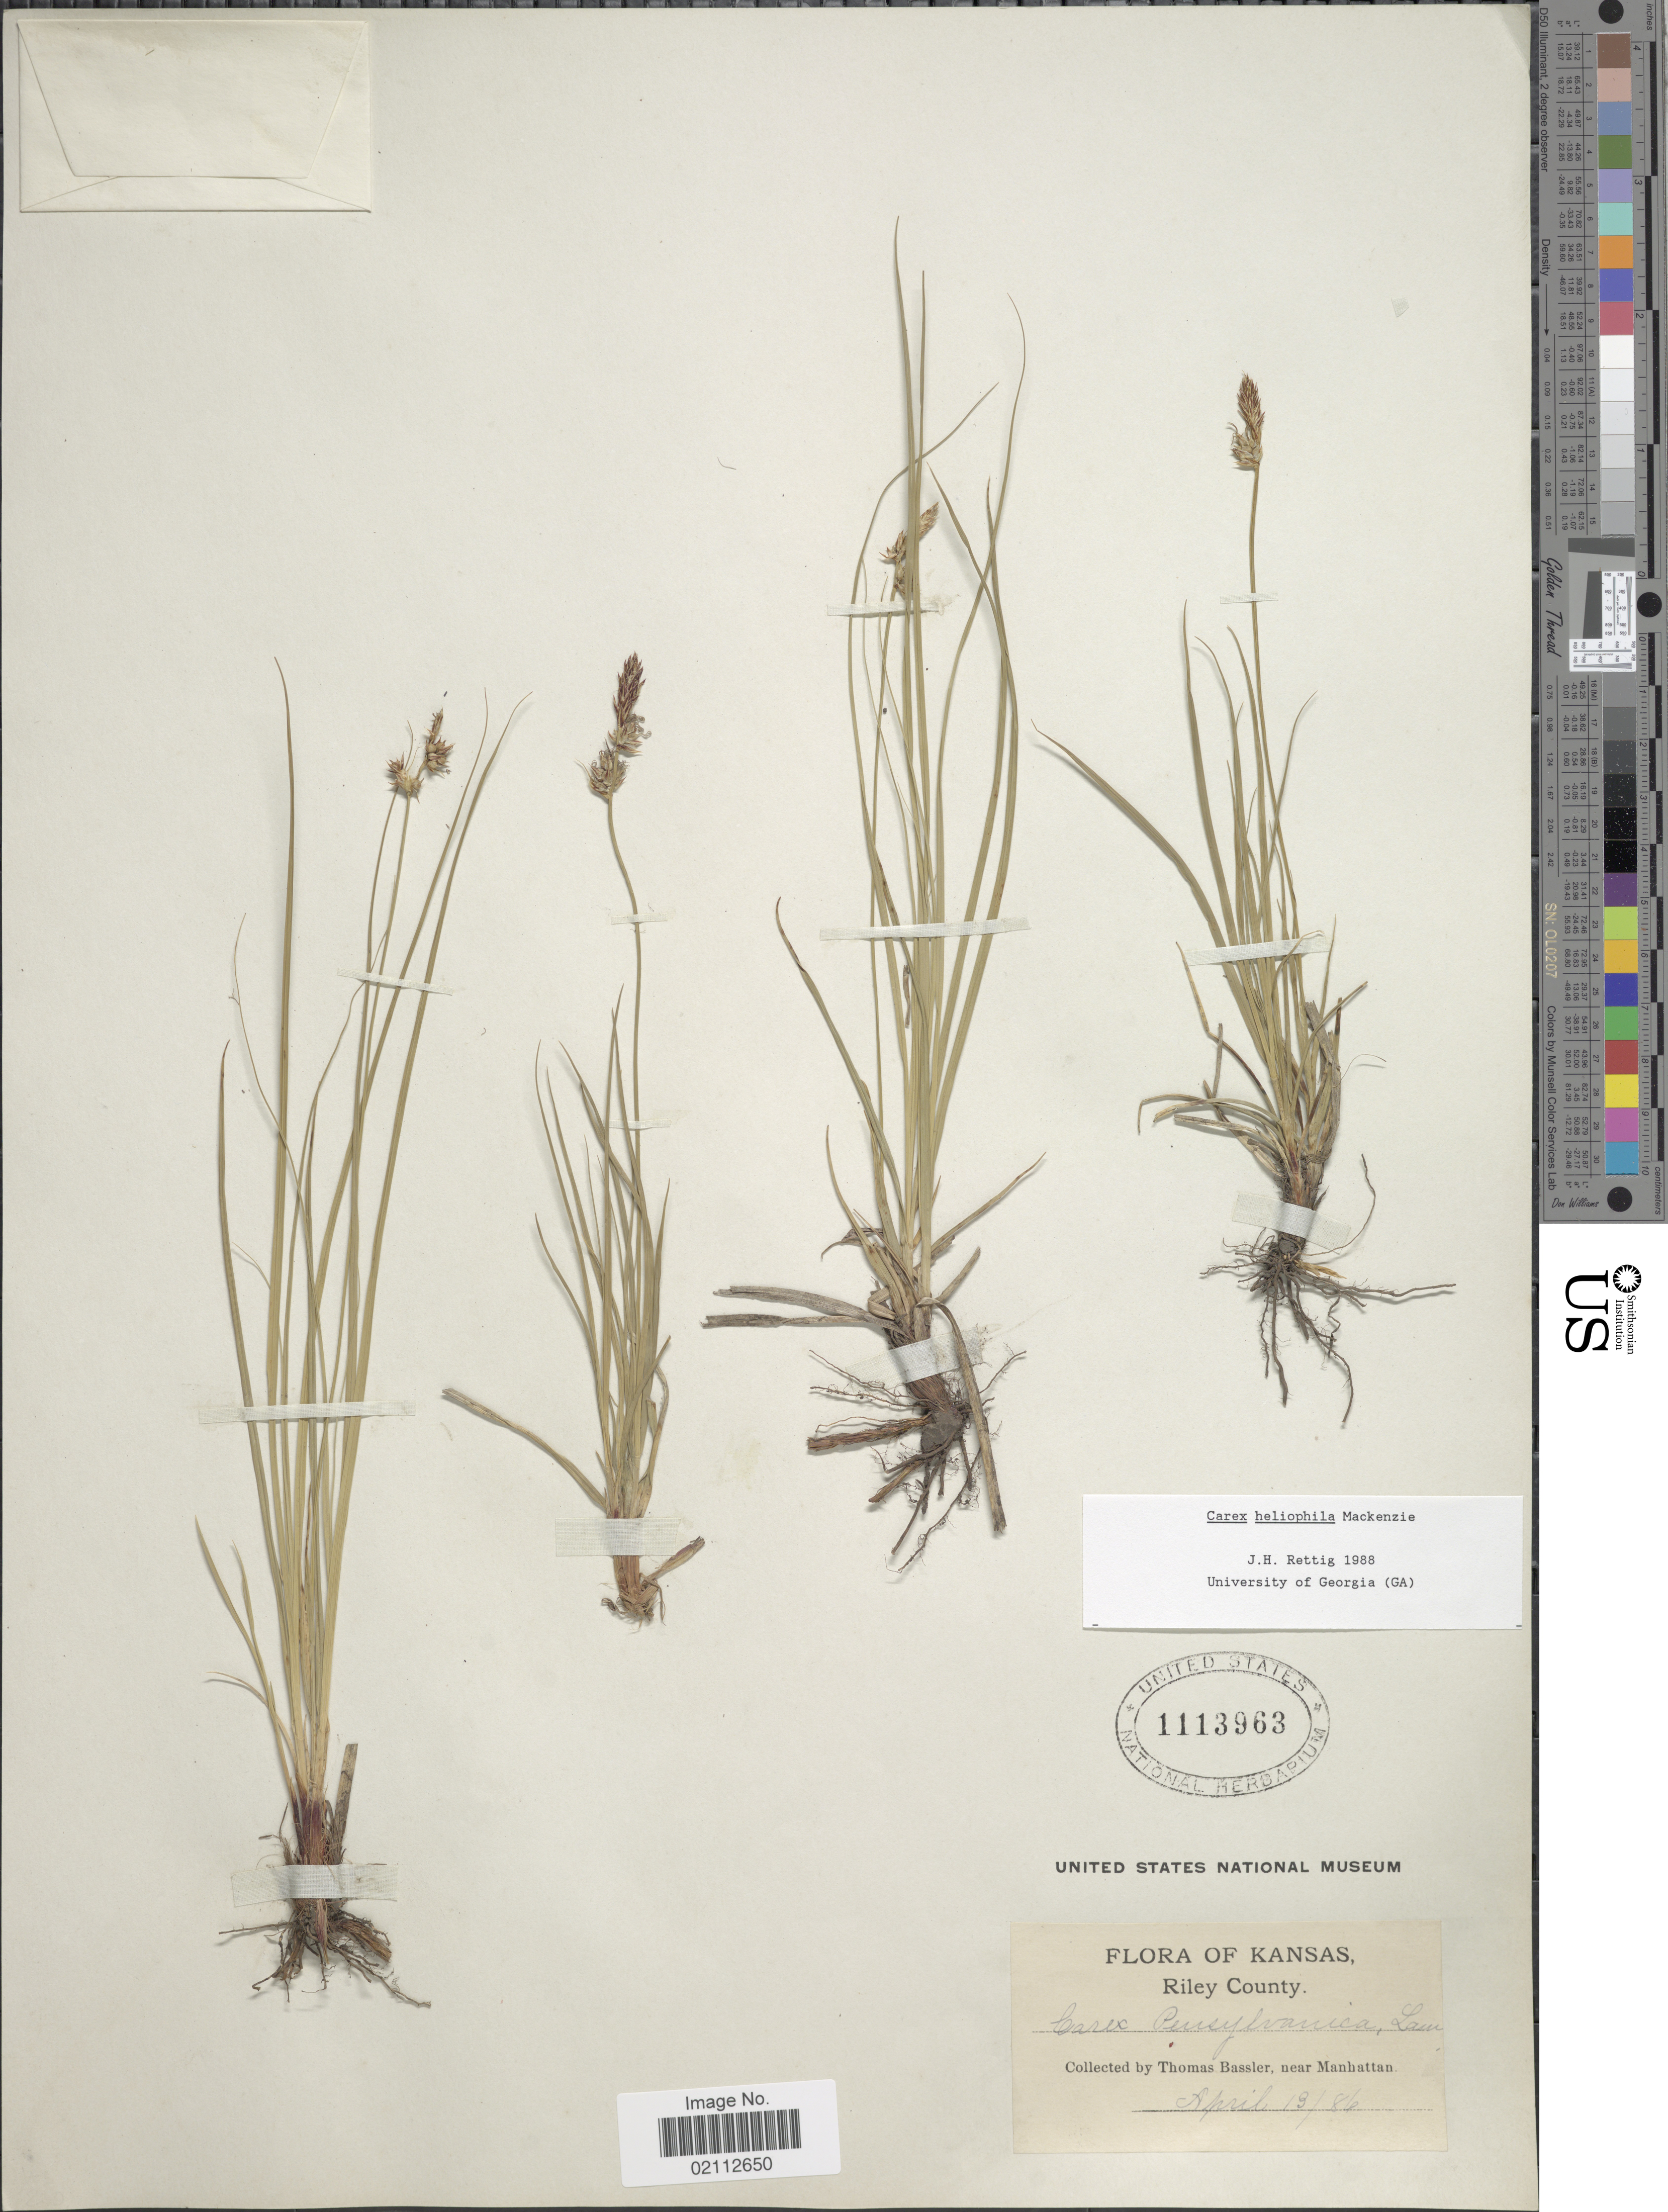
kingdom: Plantae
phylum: Tracheophyta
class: Liliopsida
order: Poales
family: Cyperaceae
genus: Carex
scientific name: Carex heliophila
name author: Mack.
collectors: T. Bassler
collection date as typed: Transcribed d/m/y: 13/4/86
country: United States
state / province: Kansas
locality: Riley County, near Manhattan.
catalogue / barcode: US 1113963